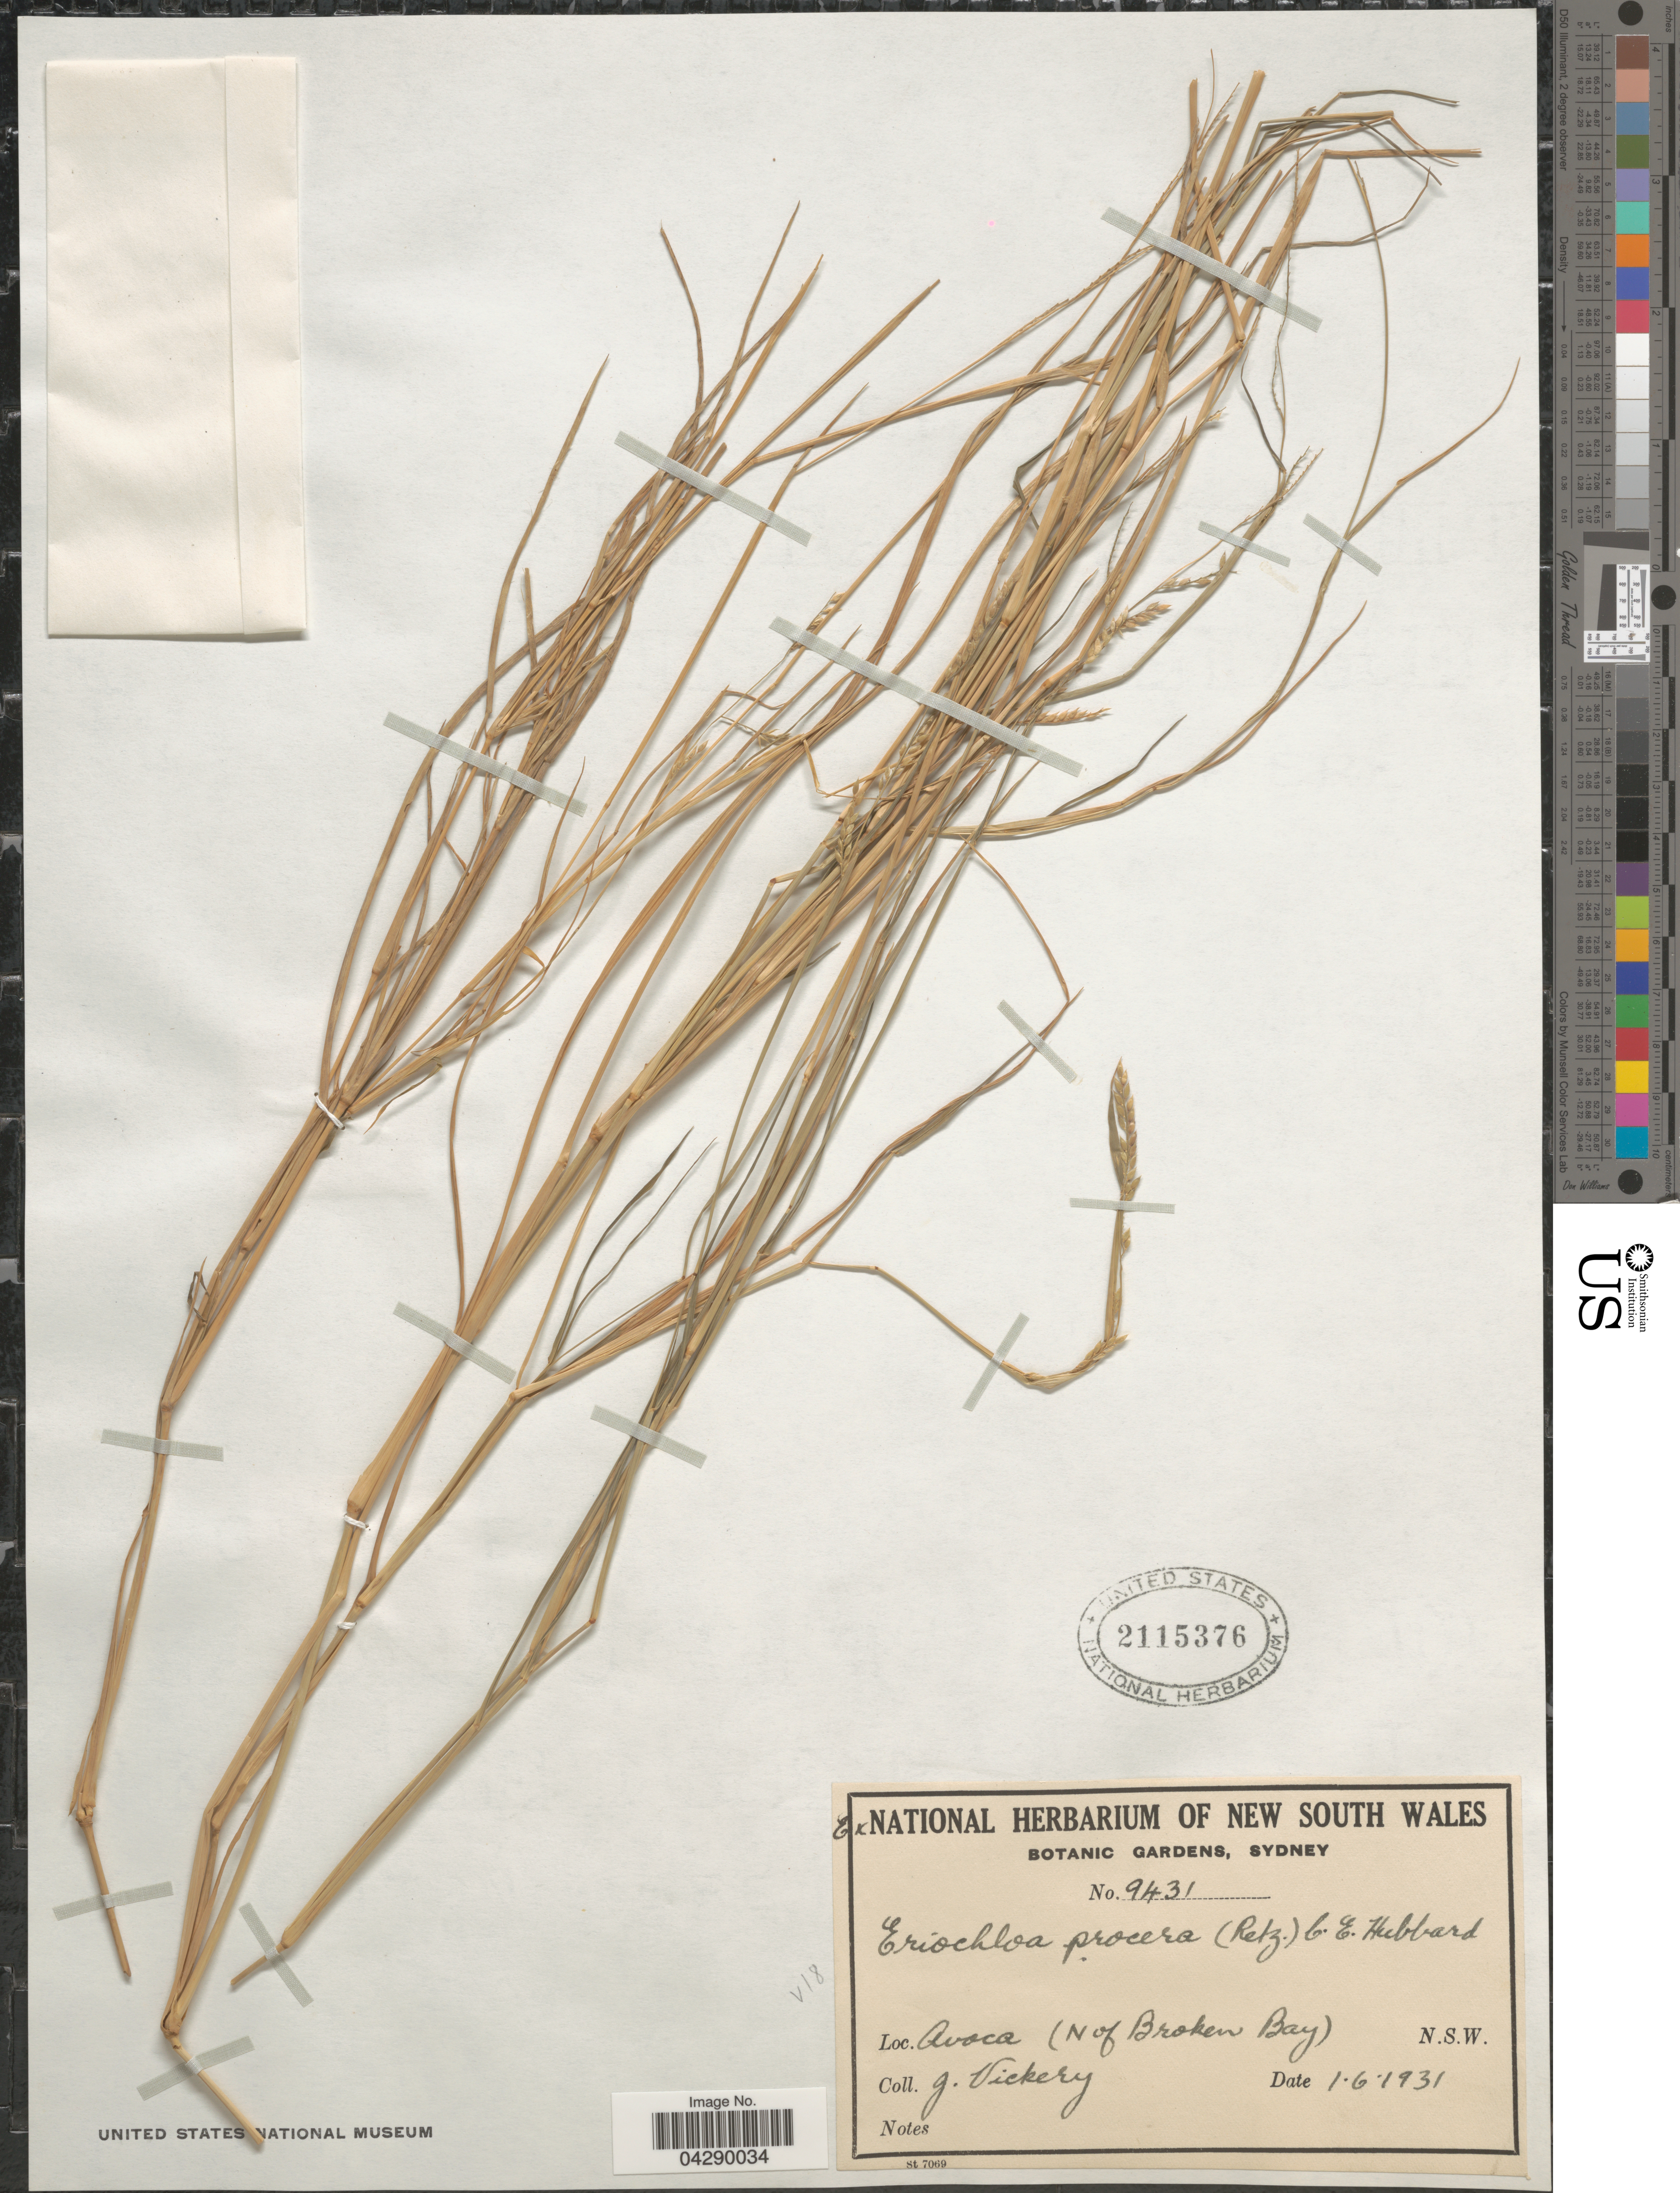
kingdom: Plantae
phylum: Tracheophyta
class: Liliopsida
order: Poales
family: Poaceae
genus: Eriochloa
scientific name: Eriochloa procera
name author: (Retz.) C.E. Hubb.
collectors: J. Vickery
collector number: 9431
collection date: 1931-06-01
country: Australia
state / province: New South Wales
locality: Avoca (N of Broken Bay).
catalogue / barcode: US 2115376